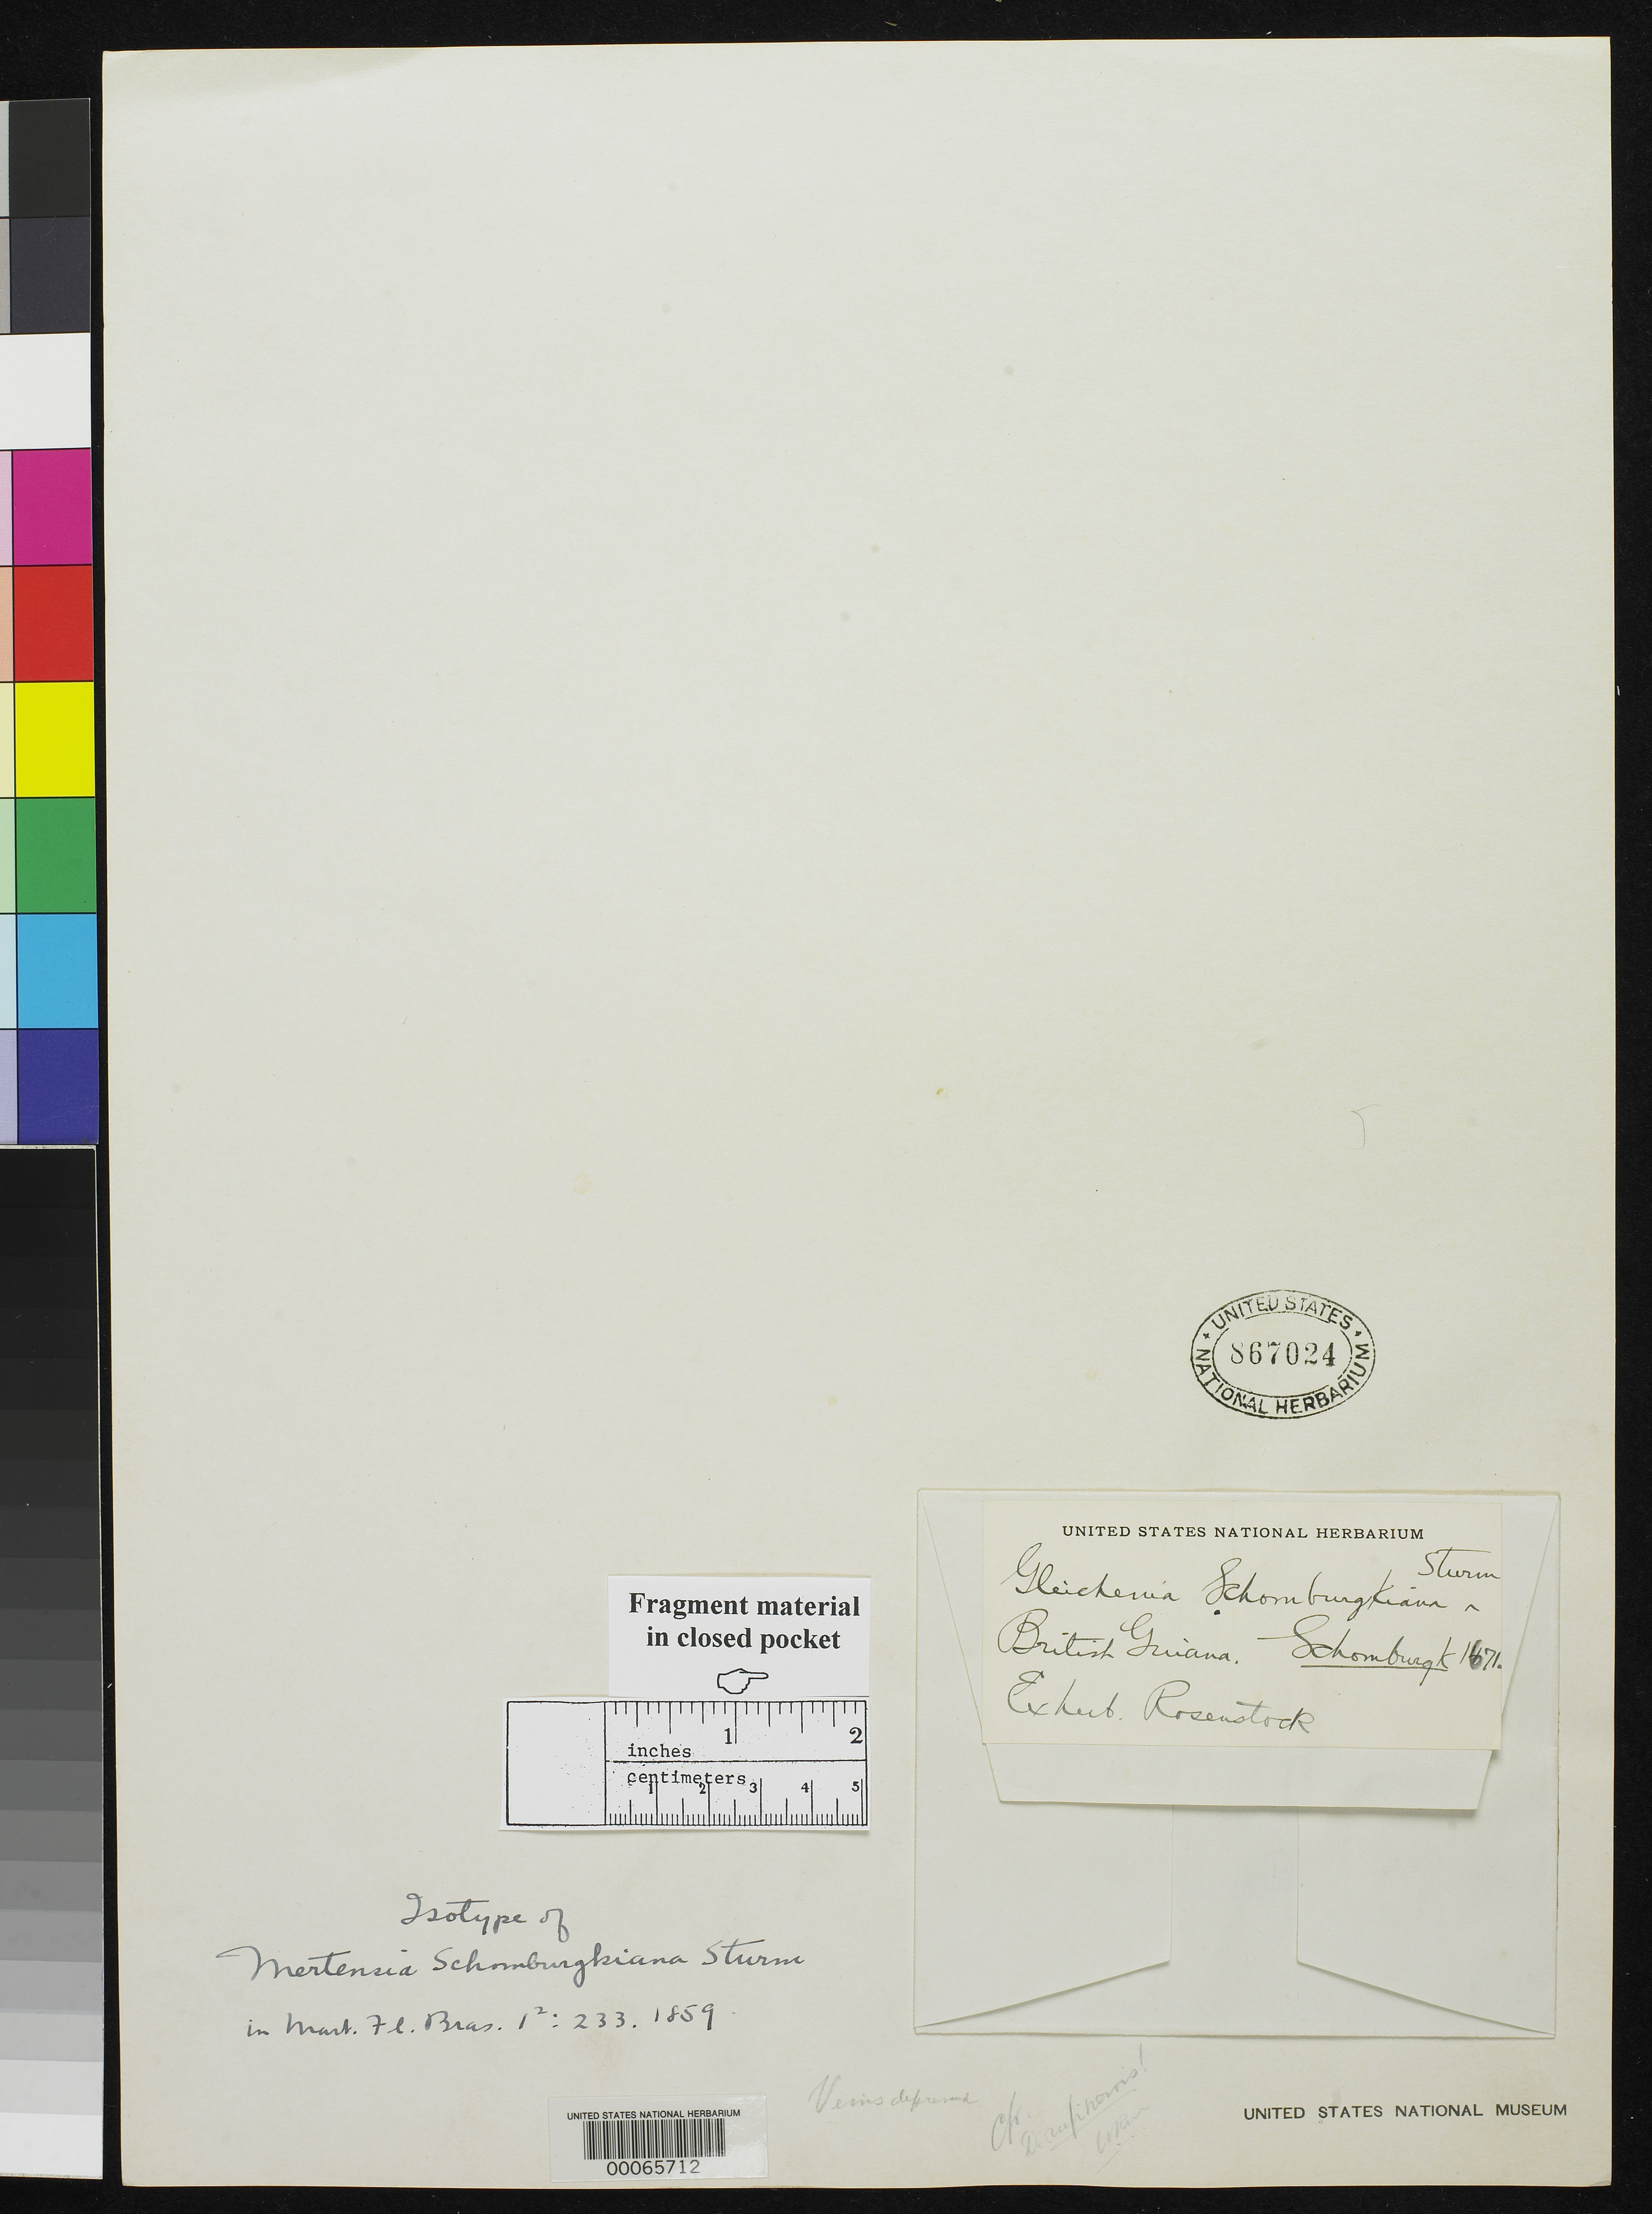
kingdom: Plantae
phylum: Tracheophyta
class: Polypodiopsida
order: Gleicheniales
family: Gleicheniaceae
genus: Mertensia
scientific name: Mertensia schomburgkiana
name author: J.W. Sturm in Mart.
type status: Type Collection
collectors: R. H. Schomburgk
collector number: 1671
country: Guyana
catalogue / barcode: US 867024